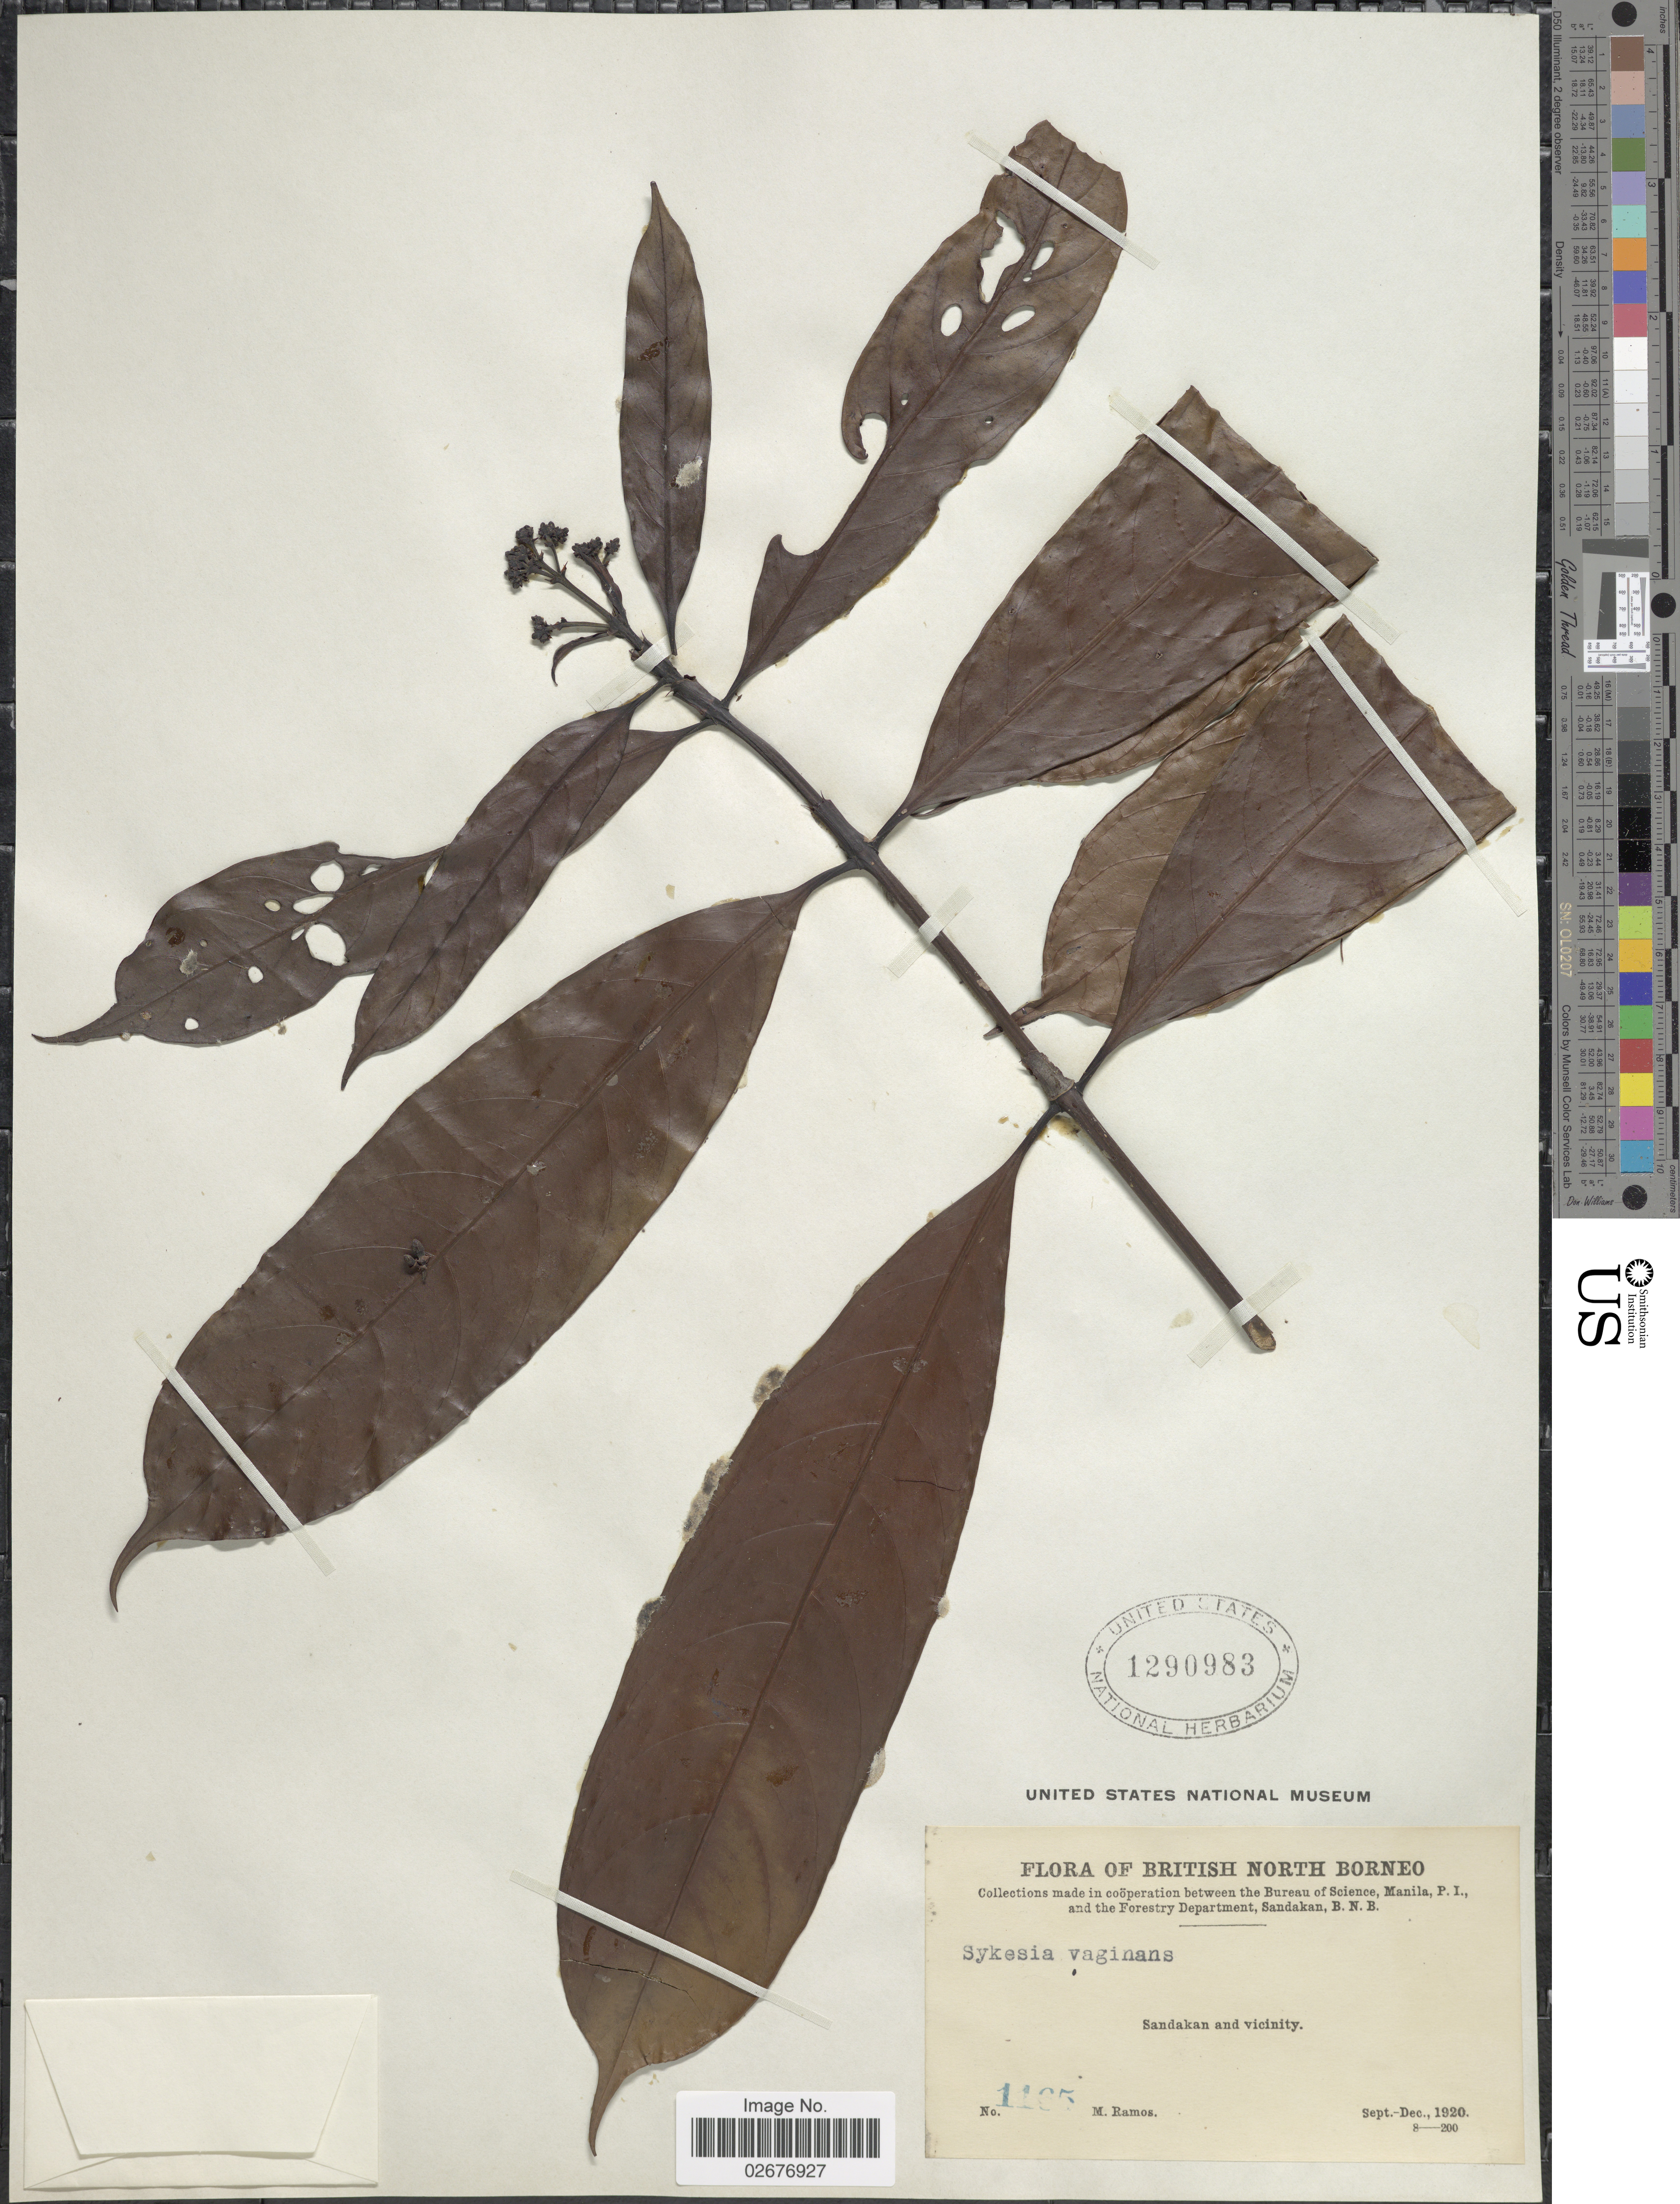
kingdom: Plantae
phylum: Tracheophyta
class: Magnoliopsida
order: Gentianales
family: Rubiaceae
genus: Sykesia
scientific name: Sykesia vaginans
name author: (DC.) Kuntze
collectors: M. Ramos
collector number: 1165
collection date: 1920-09/1920-12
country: Malaysia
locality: British North Borneo, Sandakan and vicinity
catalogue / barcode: US 1290983